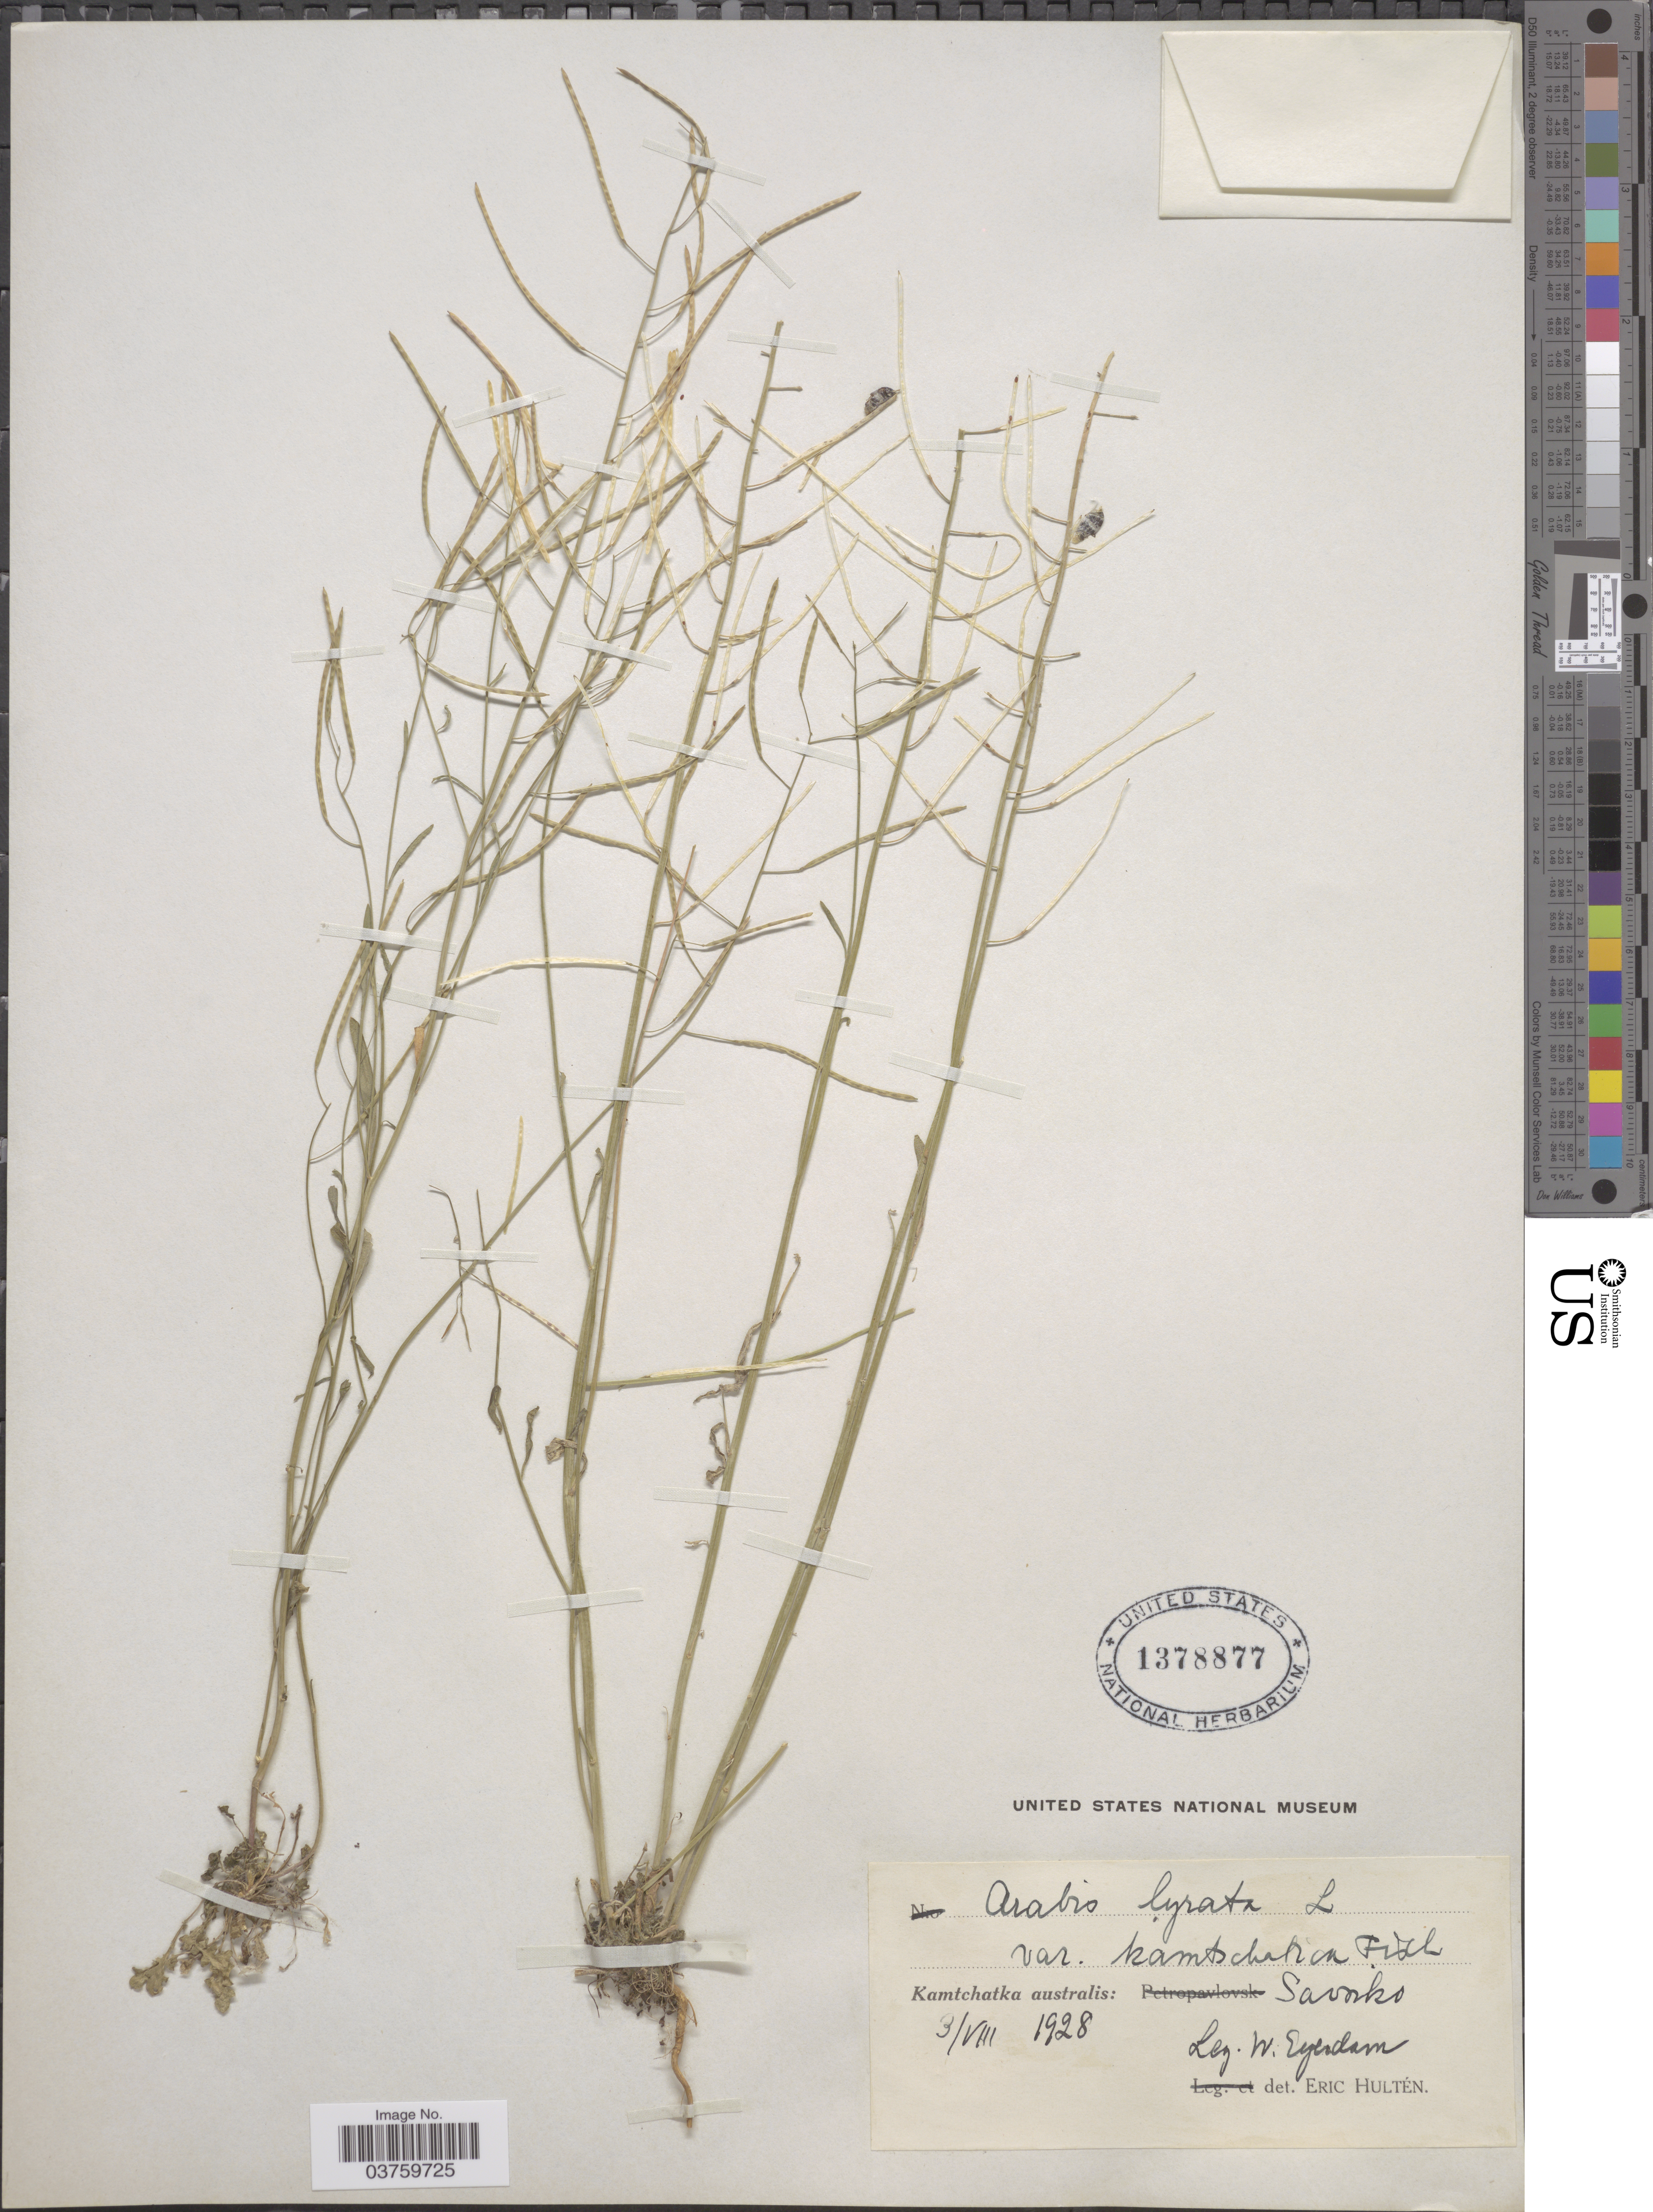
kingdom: Plantae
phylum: Tracheophyta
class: Magnoliopsida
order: Brassicales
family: Brassicaceae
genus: Arabis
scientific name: Arabis lyrata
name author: L.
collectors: W. J. Eyerdam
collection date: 1928-08-03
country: Russian Federation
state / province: Kamchatka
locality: Kamtchatka australis: Savorko.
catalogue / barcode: US 1378877